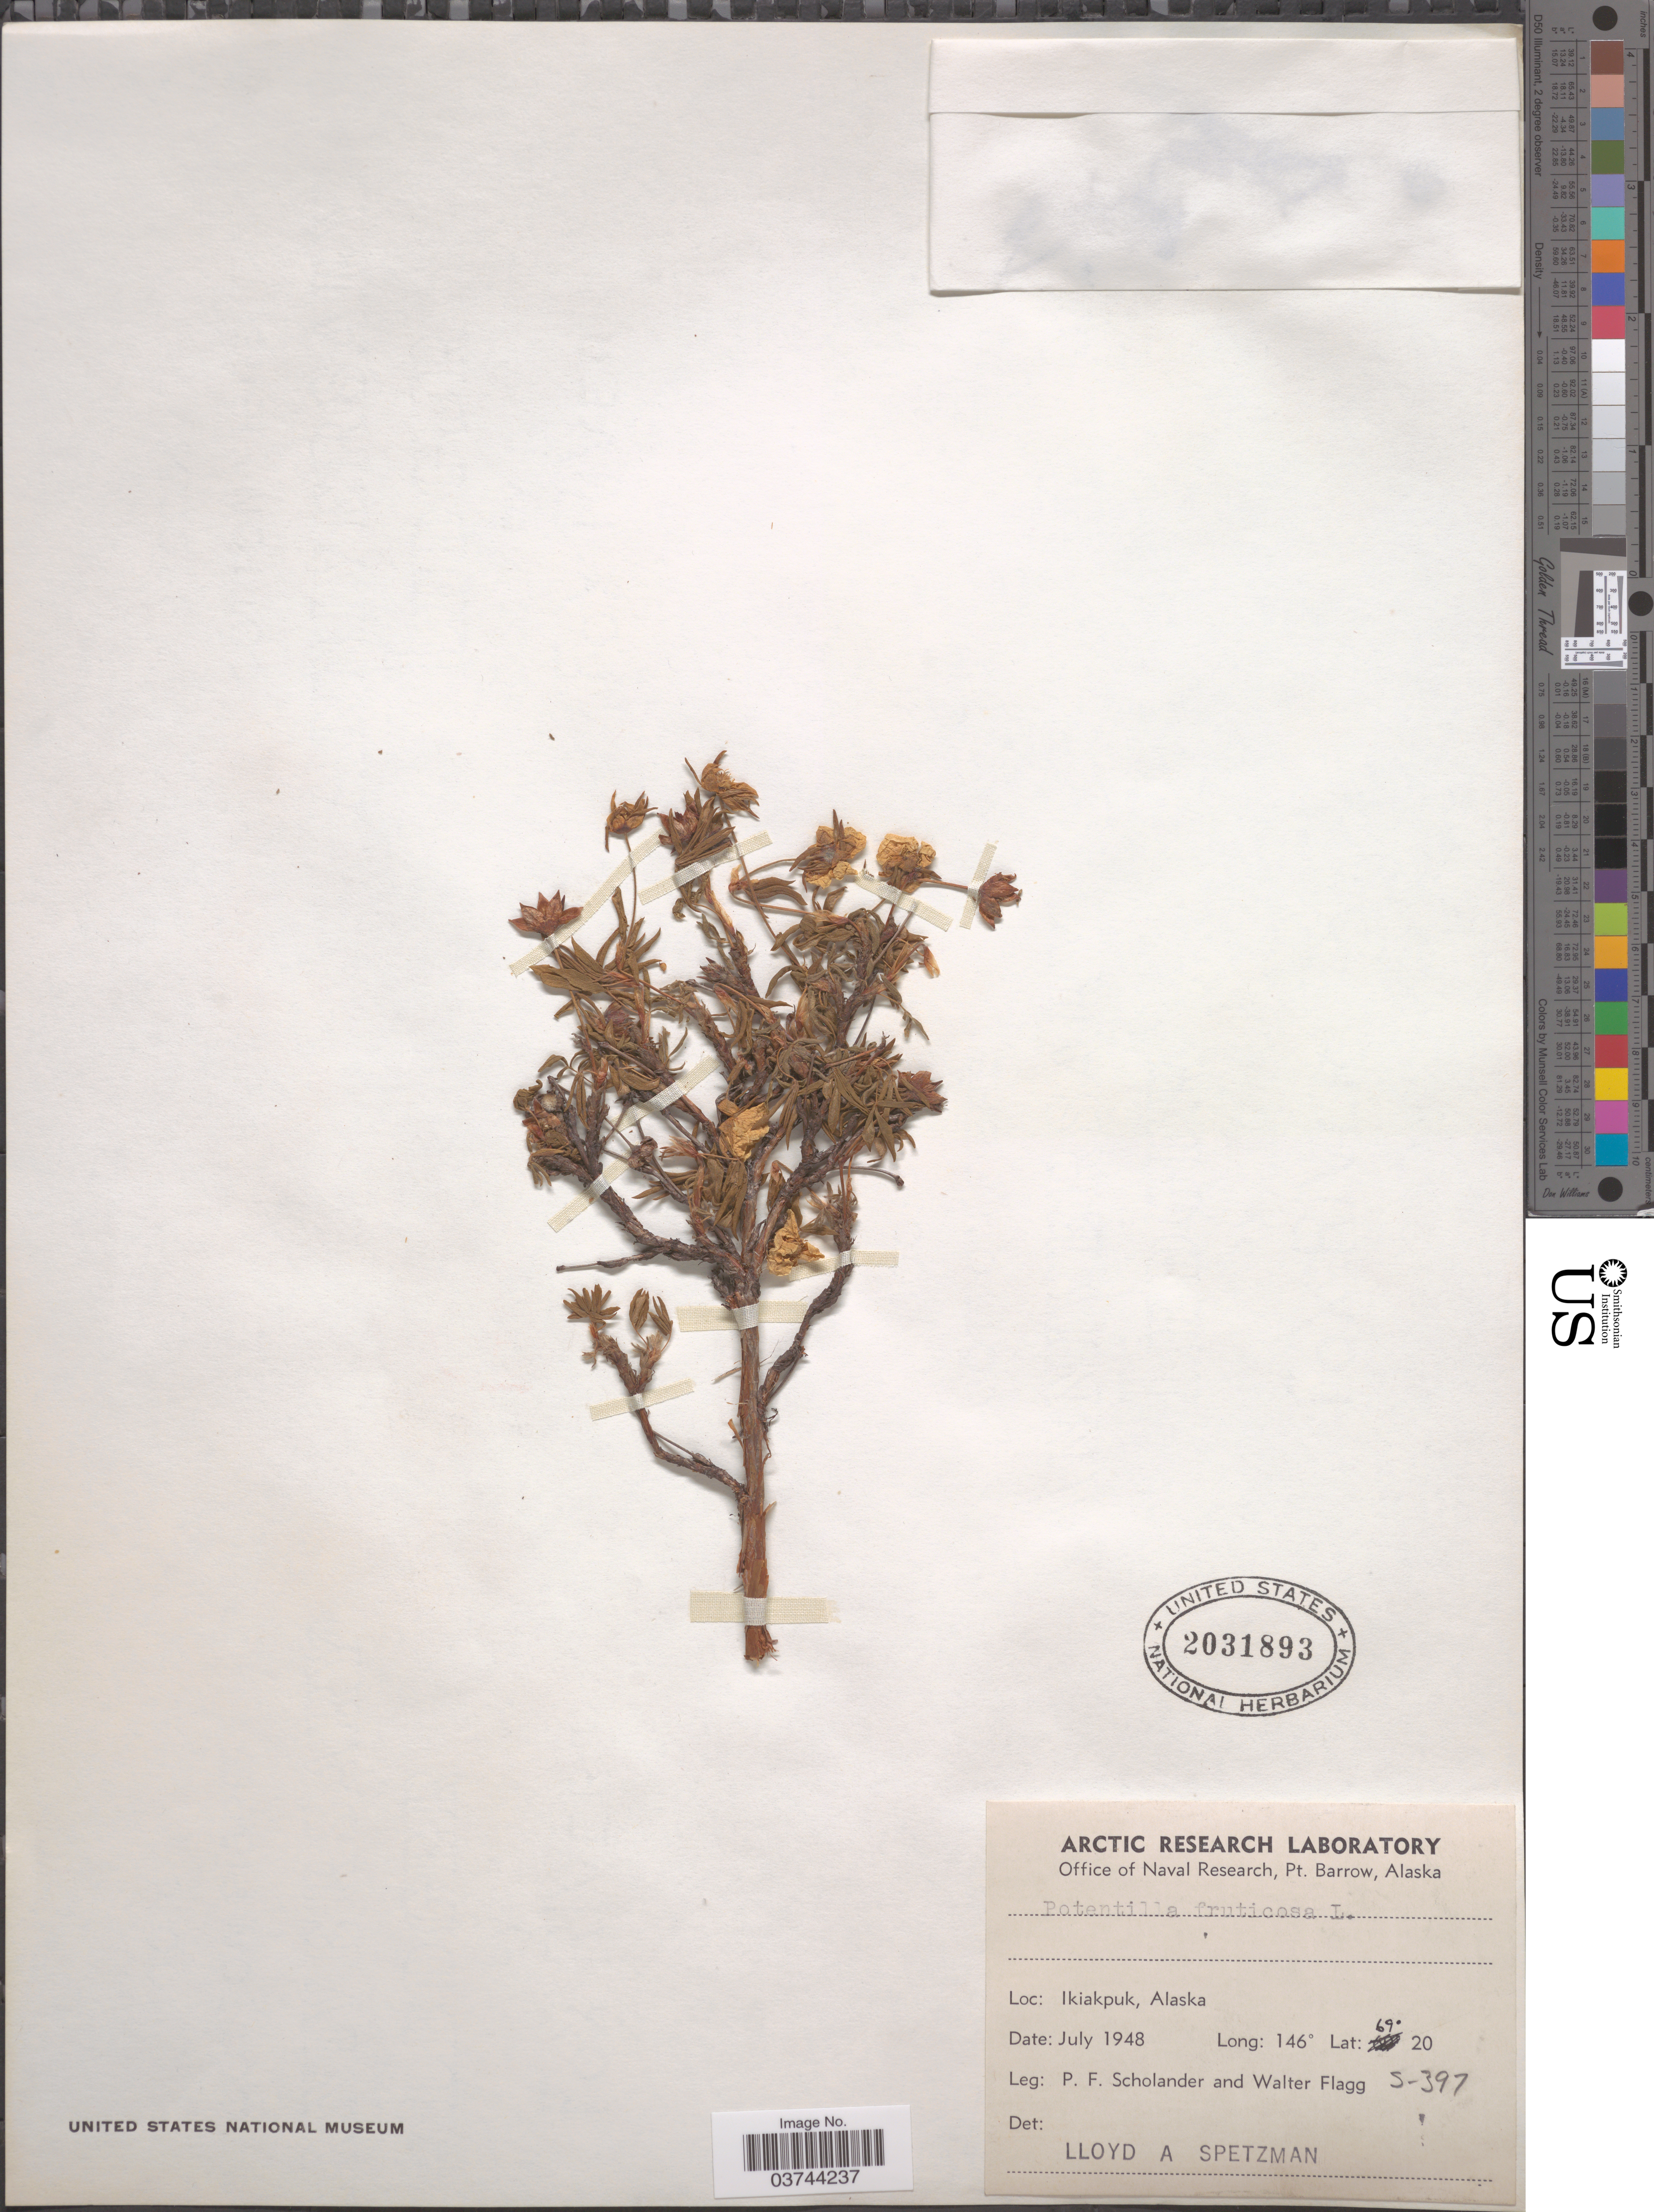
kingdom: Plantae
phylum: Tracheophyta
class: Magnoliopsida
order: Rosales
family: Rosaceae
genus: Dasiphora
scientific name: Dasiphora fruticosa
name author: (L.) Rydb.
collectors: P. Scholander & W. Flagg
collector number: S-397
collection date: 1948-07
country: United States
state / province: Alaska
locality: Ikiakpuk.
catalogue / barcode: US 2031893